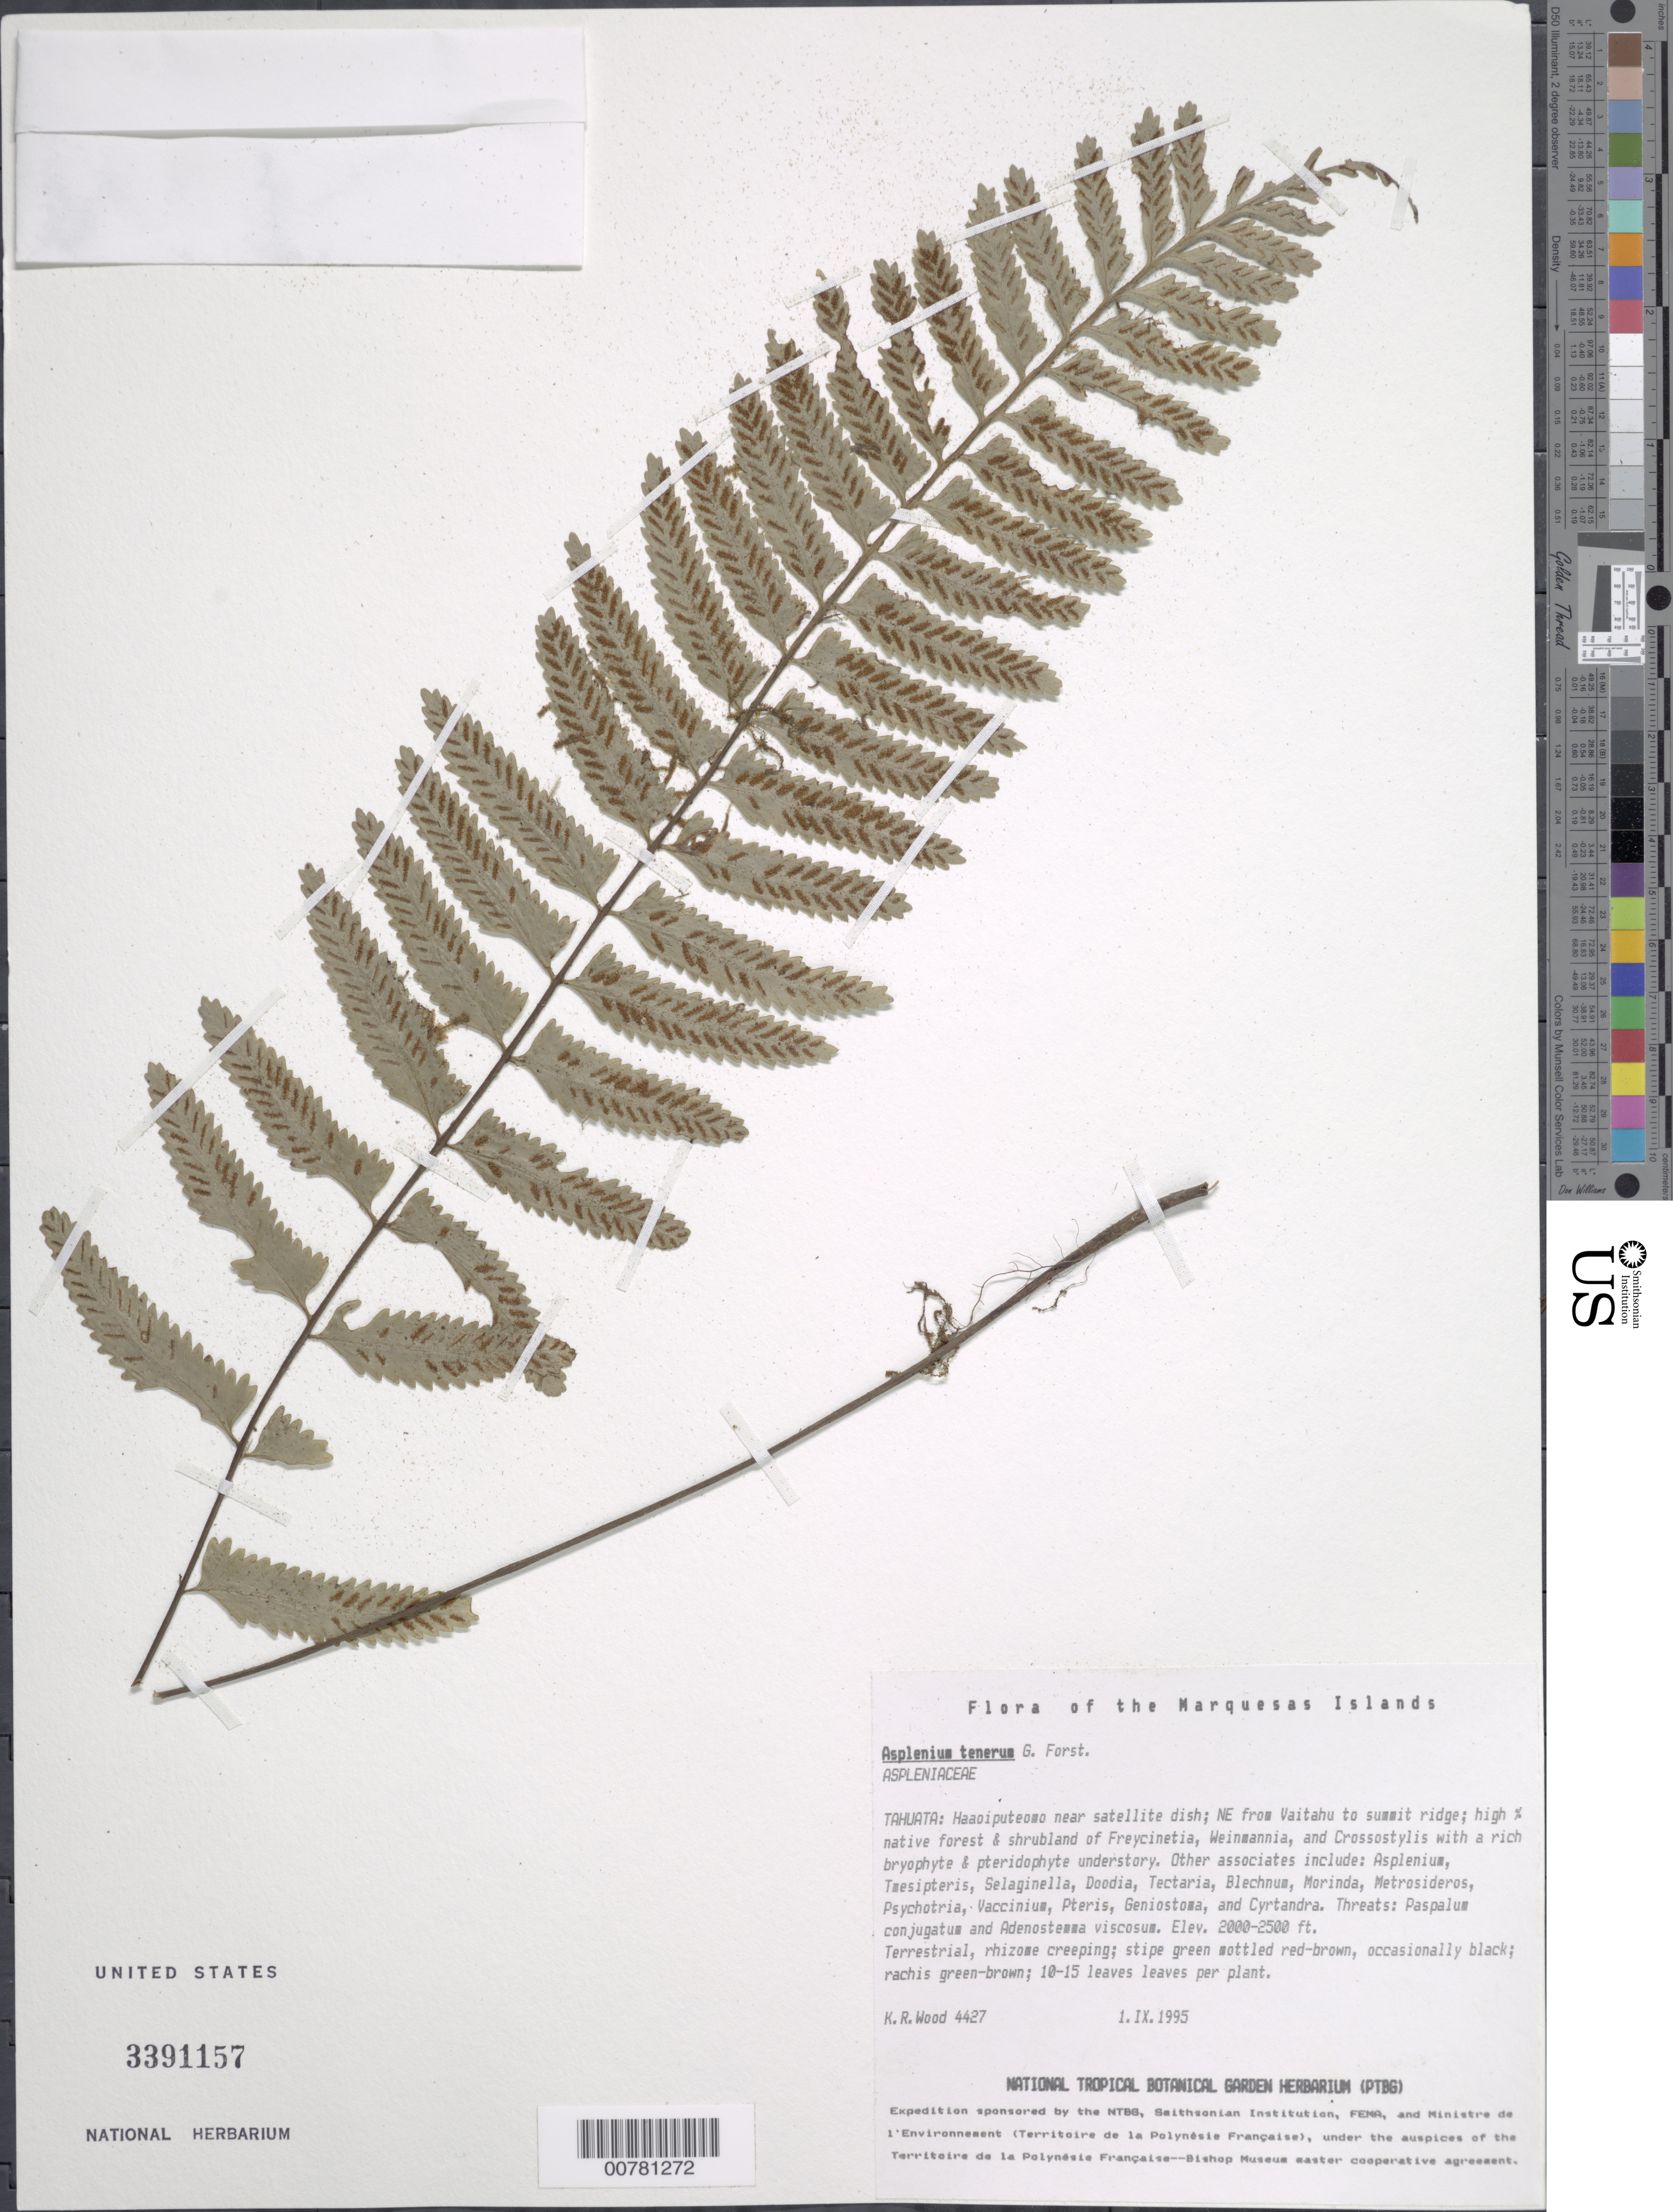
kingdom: Plantae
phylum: Tracheophyta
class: Polypodiopsida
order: Polypodiales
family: Aspleniaceae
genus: Asplenium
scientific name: Asplenium tenerum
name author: G. Forst.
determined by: Lorence, David H., (PTBG), National Tropical Botanical Garden (UNITED STATES)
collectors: K. R. Wood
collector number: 4427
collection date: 1995-09-01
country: French Polynesia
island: Tahuata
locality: Haaoiputeoma, near satelite dish, NE from Vaitahu to summit ridge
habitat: Freycinetia - Weinmannia w/ Crossostylis; high % native forest & shrubland w/ rich bryophyte & pteridophyte understory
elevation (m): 610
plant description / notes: Paspalum conjugatum, Adenostemma viscosum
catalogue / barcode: US 3391157